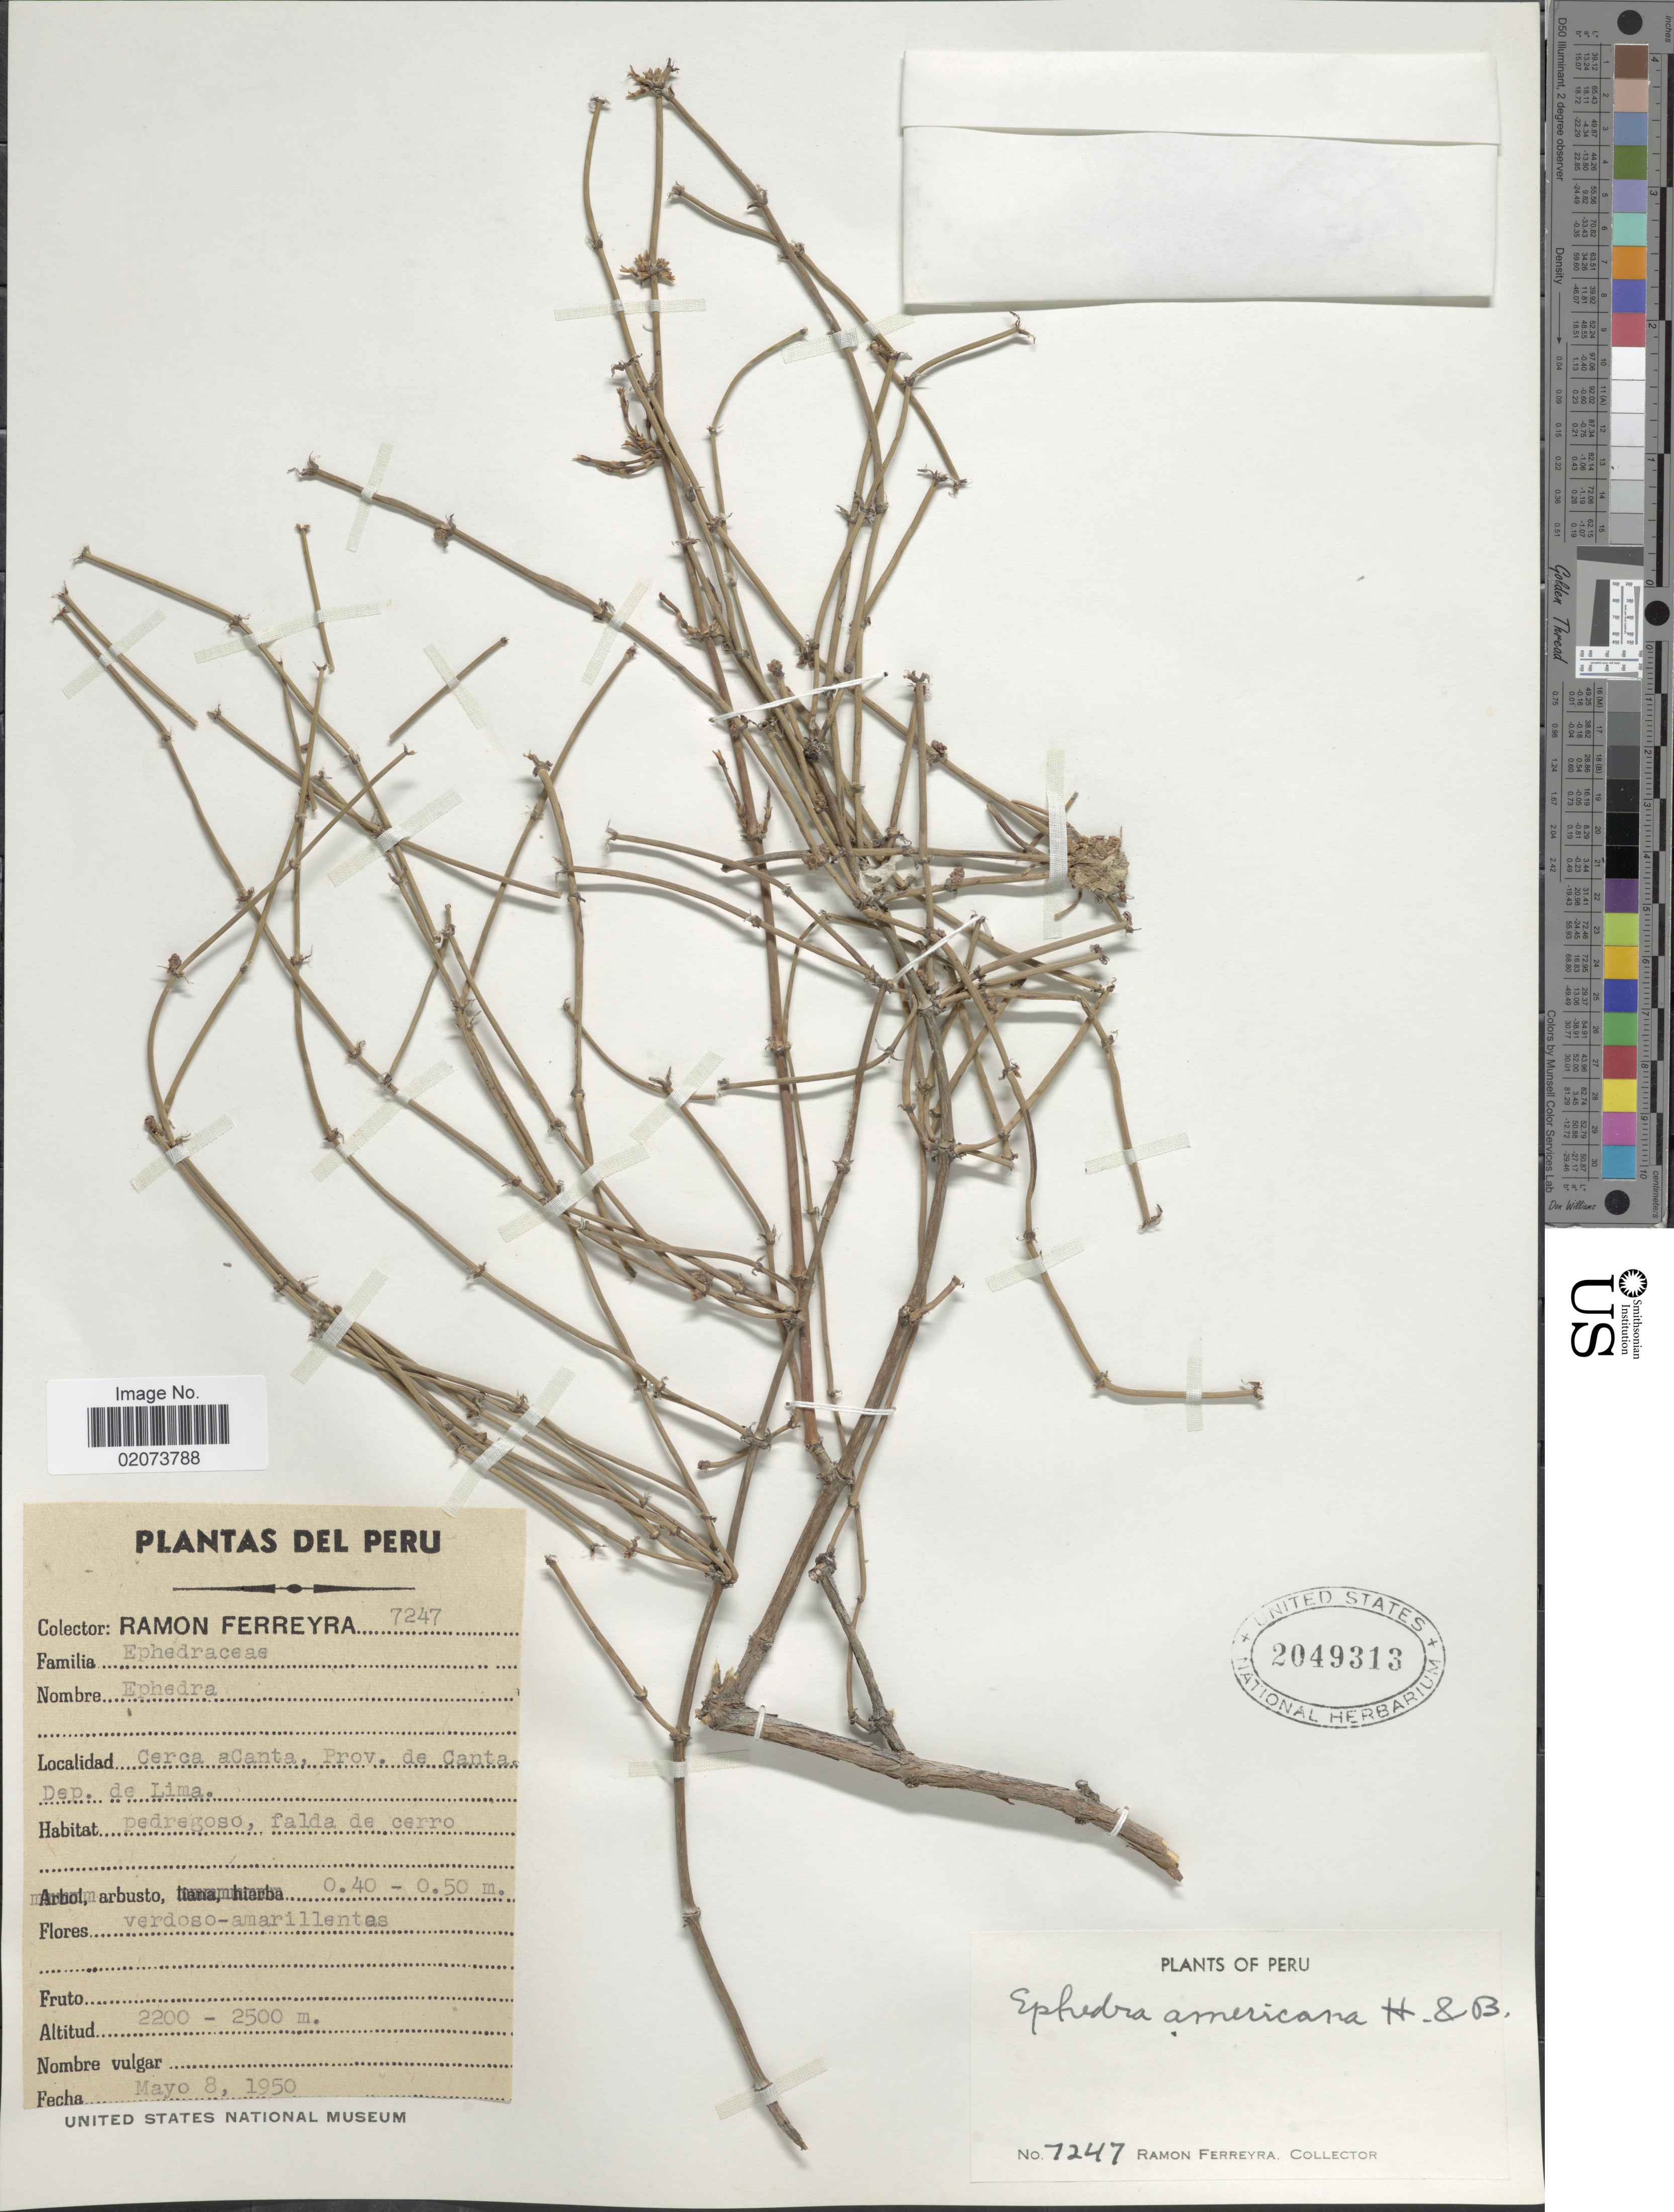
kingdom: Plantae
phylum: Tracheophyta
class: Gnetopsida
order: Ephedrales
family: Ephedraceae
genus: Ephedra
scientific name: Ephedra americana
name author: Humb. & Bonpl. ex Willd.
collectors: R. A. Ferreyra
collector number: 7247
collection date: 1950-05-08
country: Peru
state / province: Lima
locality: Cerca a Canta, Prov. de Canta, Dep. de Lima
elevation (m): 2200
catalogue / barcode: US 2049313